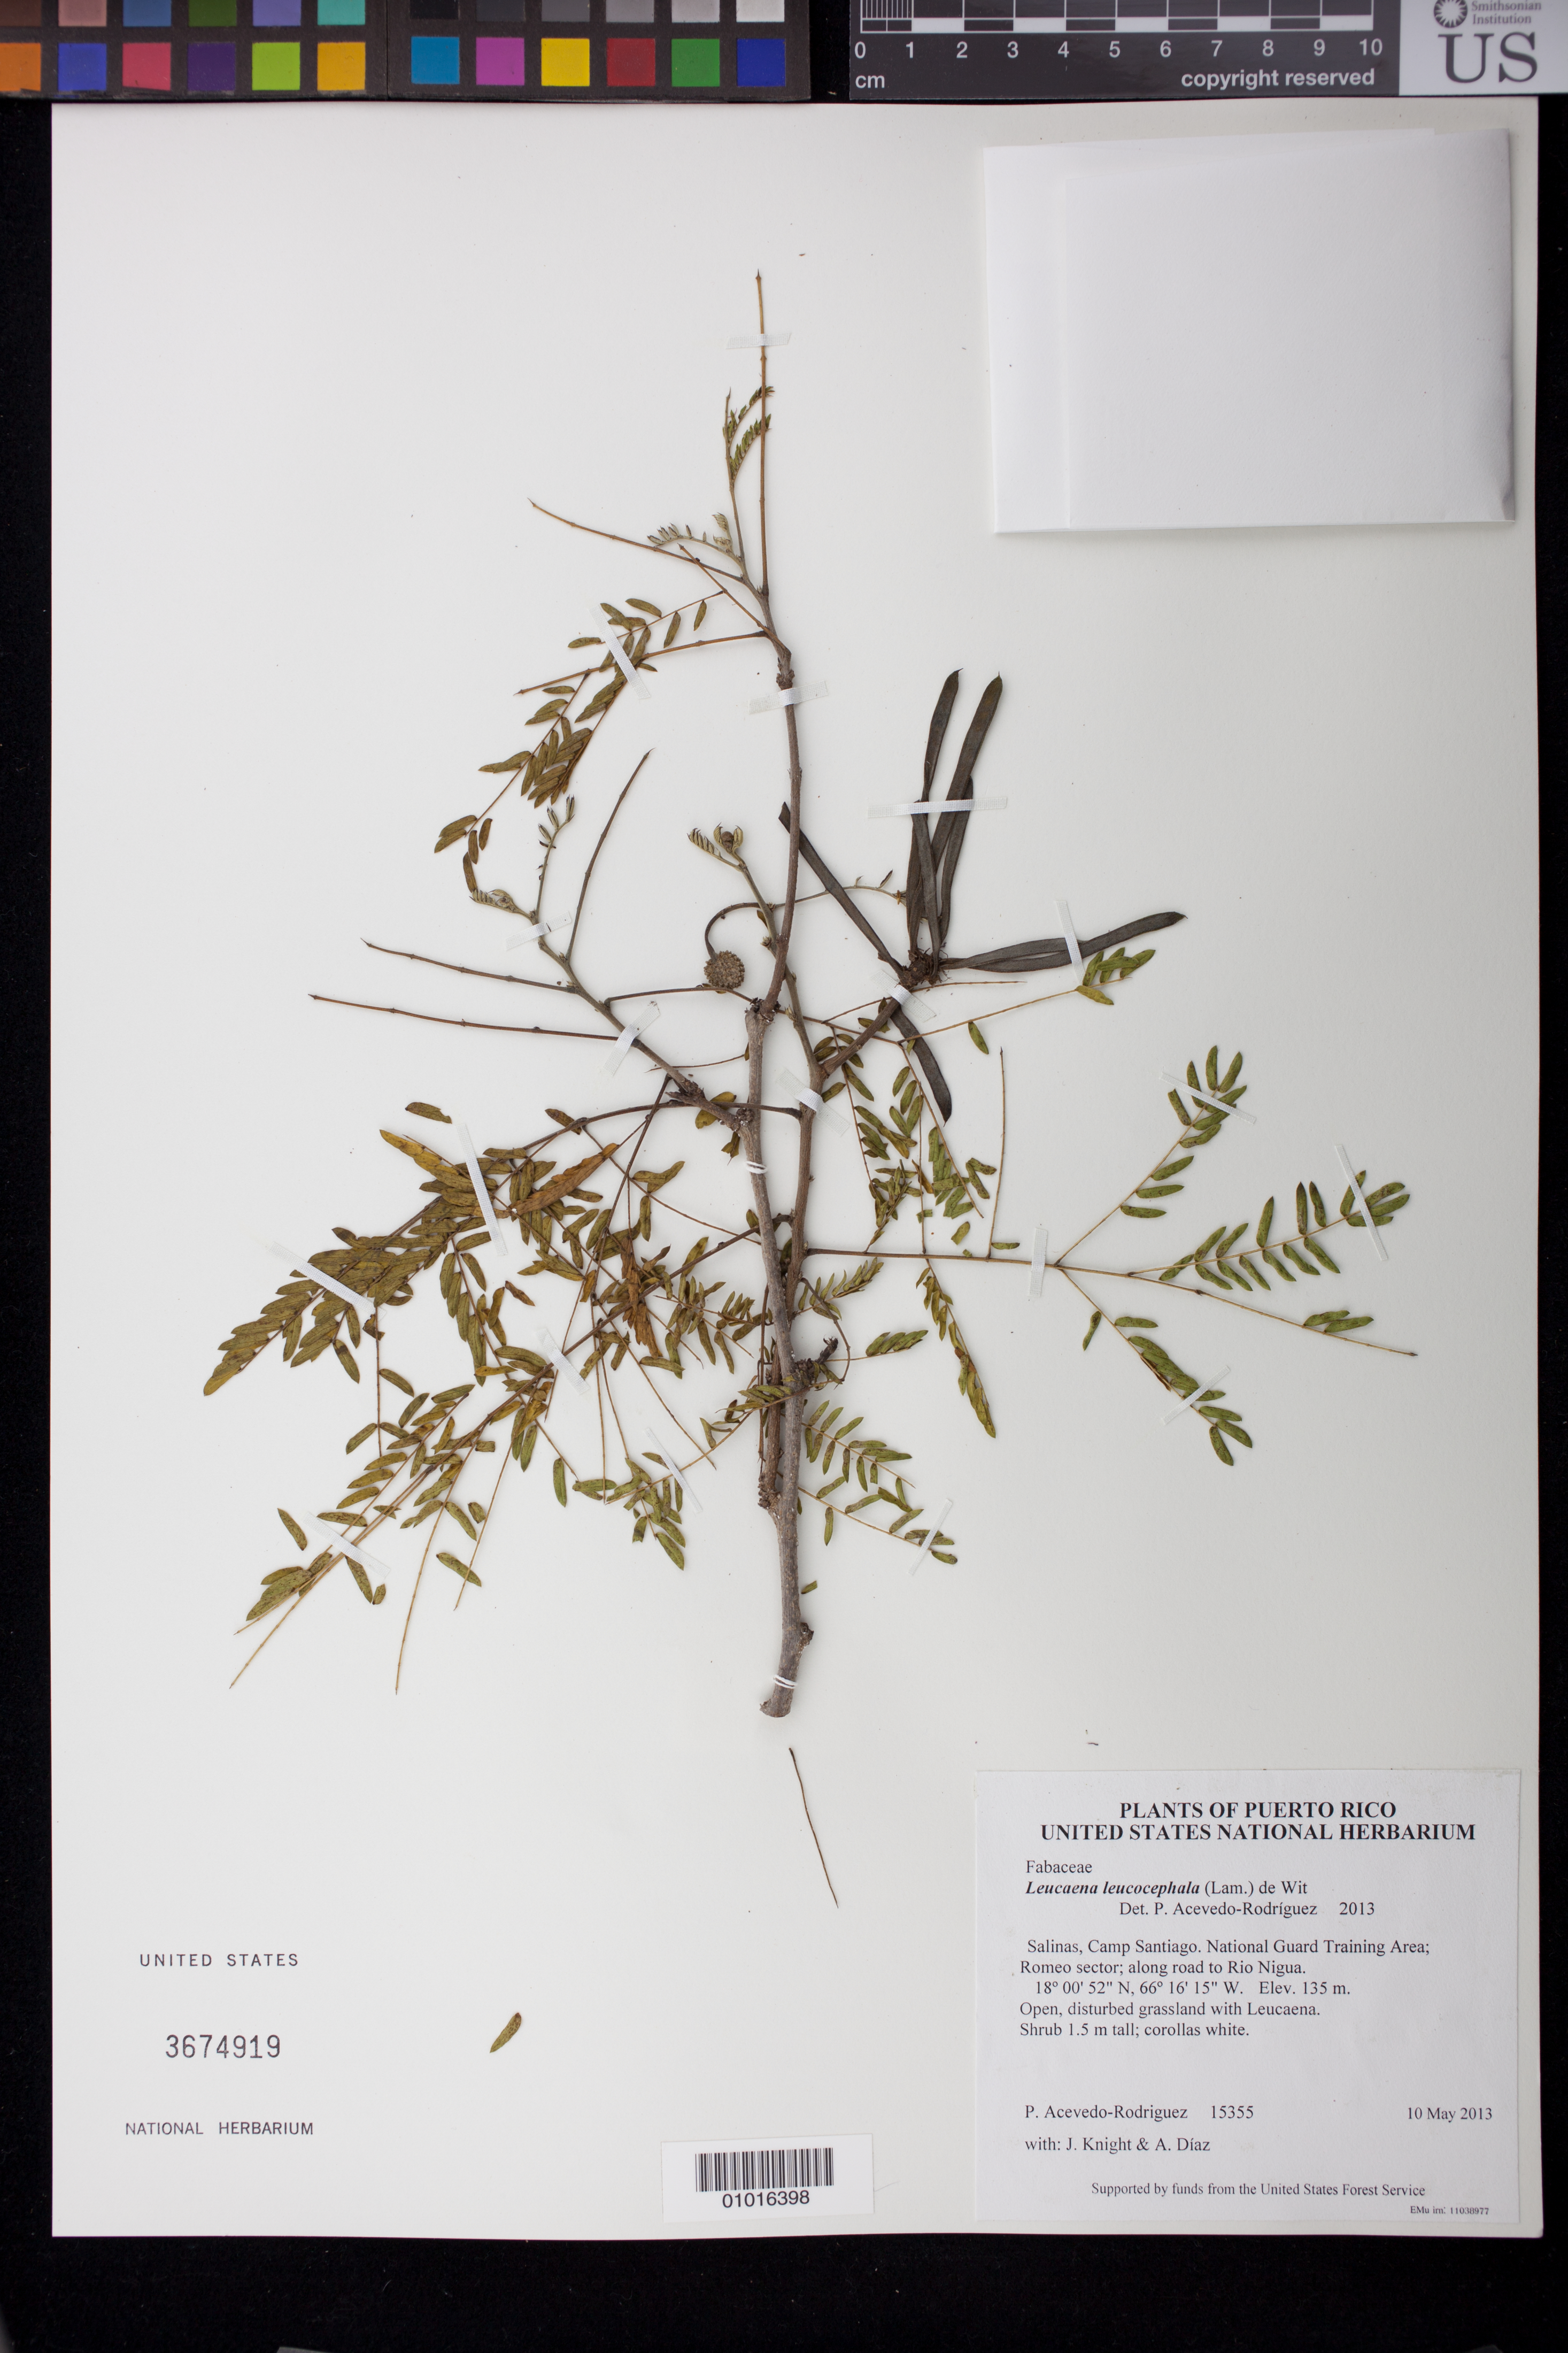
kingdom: Plantae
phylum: Tracheophyta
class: Magnoliopsida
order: Fabales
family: Fabaceae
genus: Leucaena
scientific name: Leucaena leucocephala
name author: (Lam.) de Wit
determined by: Acevedo-Rodríguez, P., (BOT), Smithsonian Institution - National Museum of Natural History (UNITED STATES)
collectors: P. Acevedo-Rodr., J. Knight & A. Díaz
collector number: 15355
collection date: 2013-05-10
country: Puerto Rico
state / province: Salinas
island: Puerto Rico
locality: Camp Santiago. National Guard Training Area; Romeo sector; along road to Rio Nigua.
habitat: Open, disturbed grassland with Leucaena.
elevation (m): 135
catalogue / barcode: US 3674919